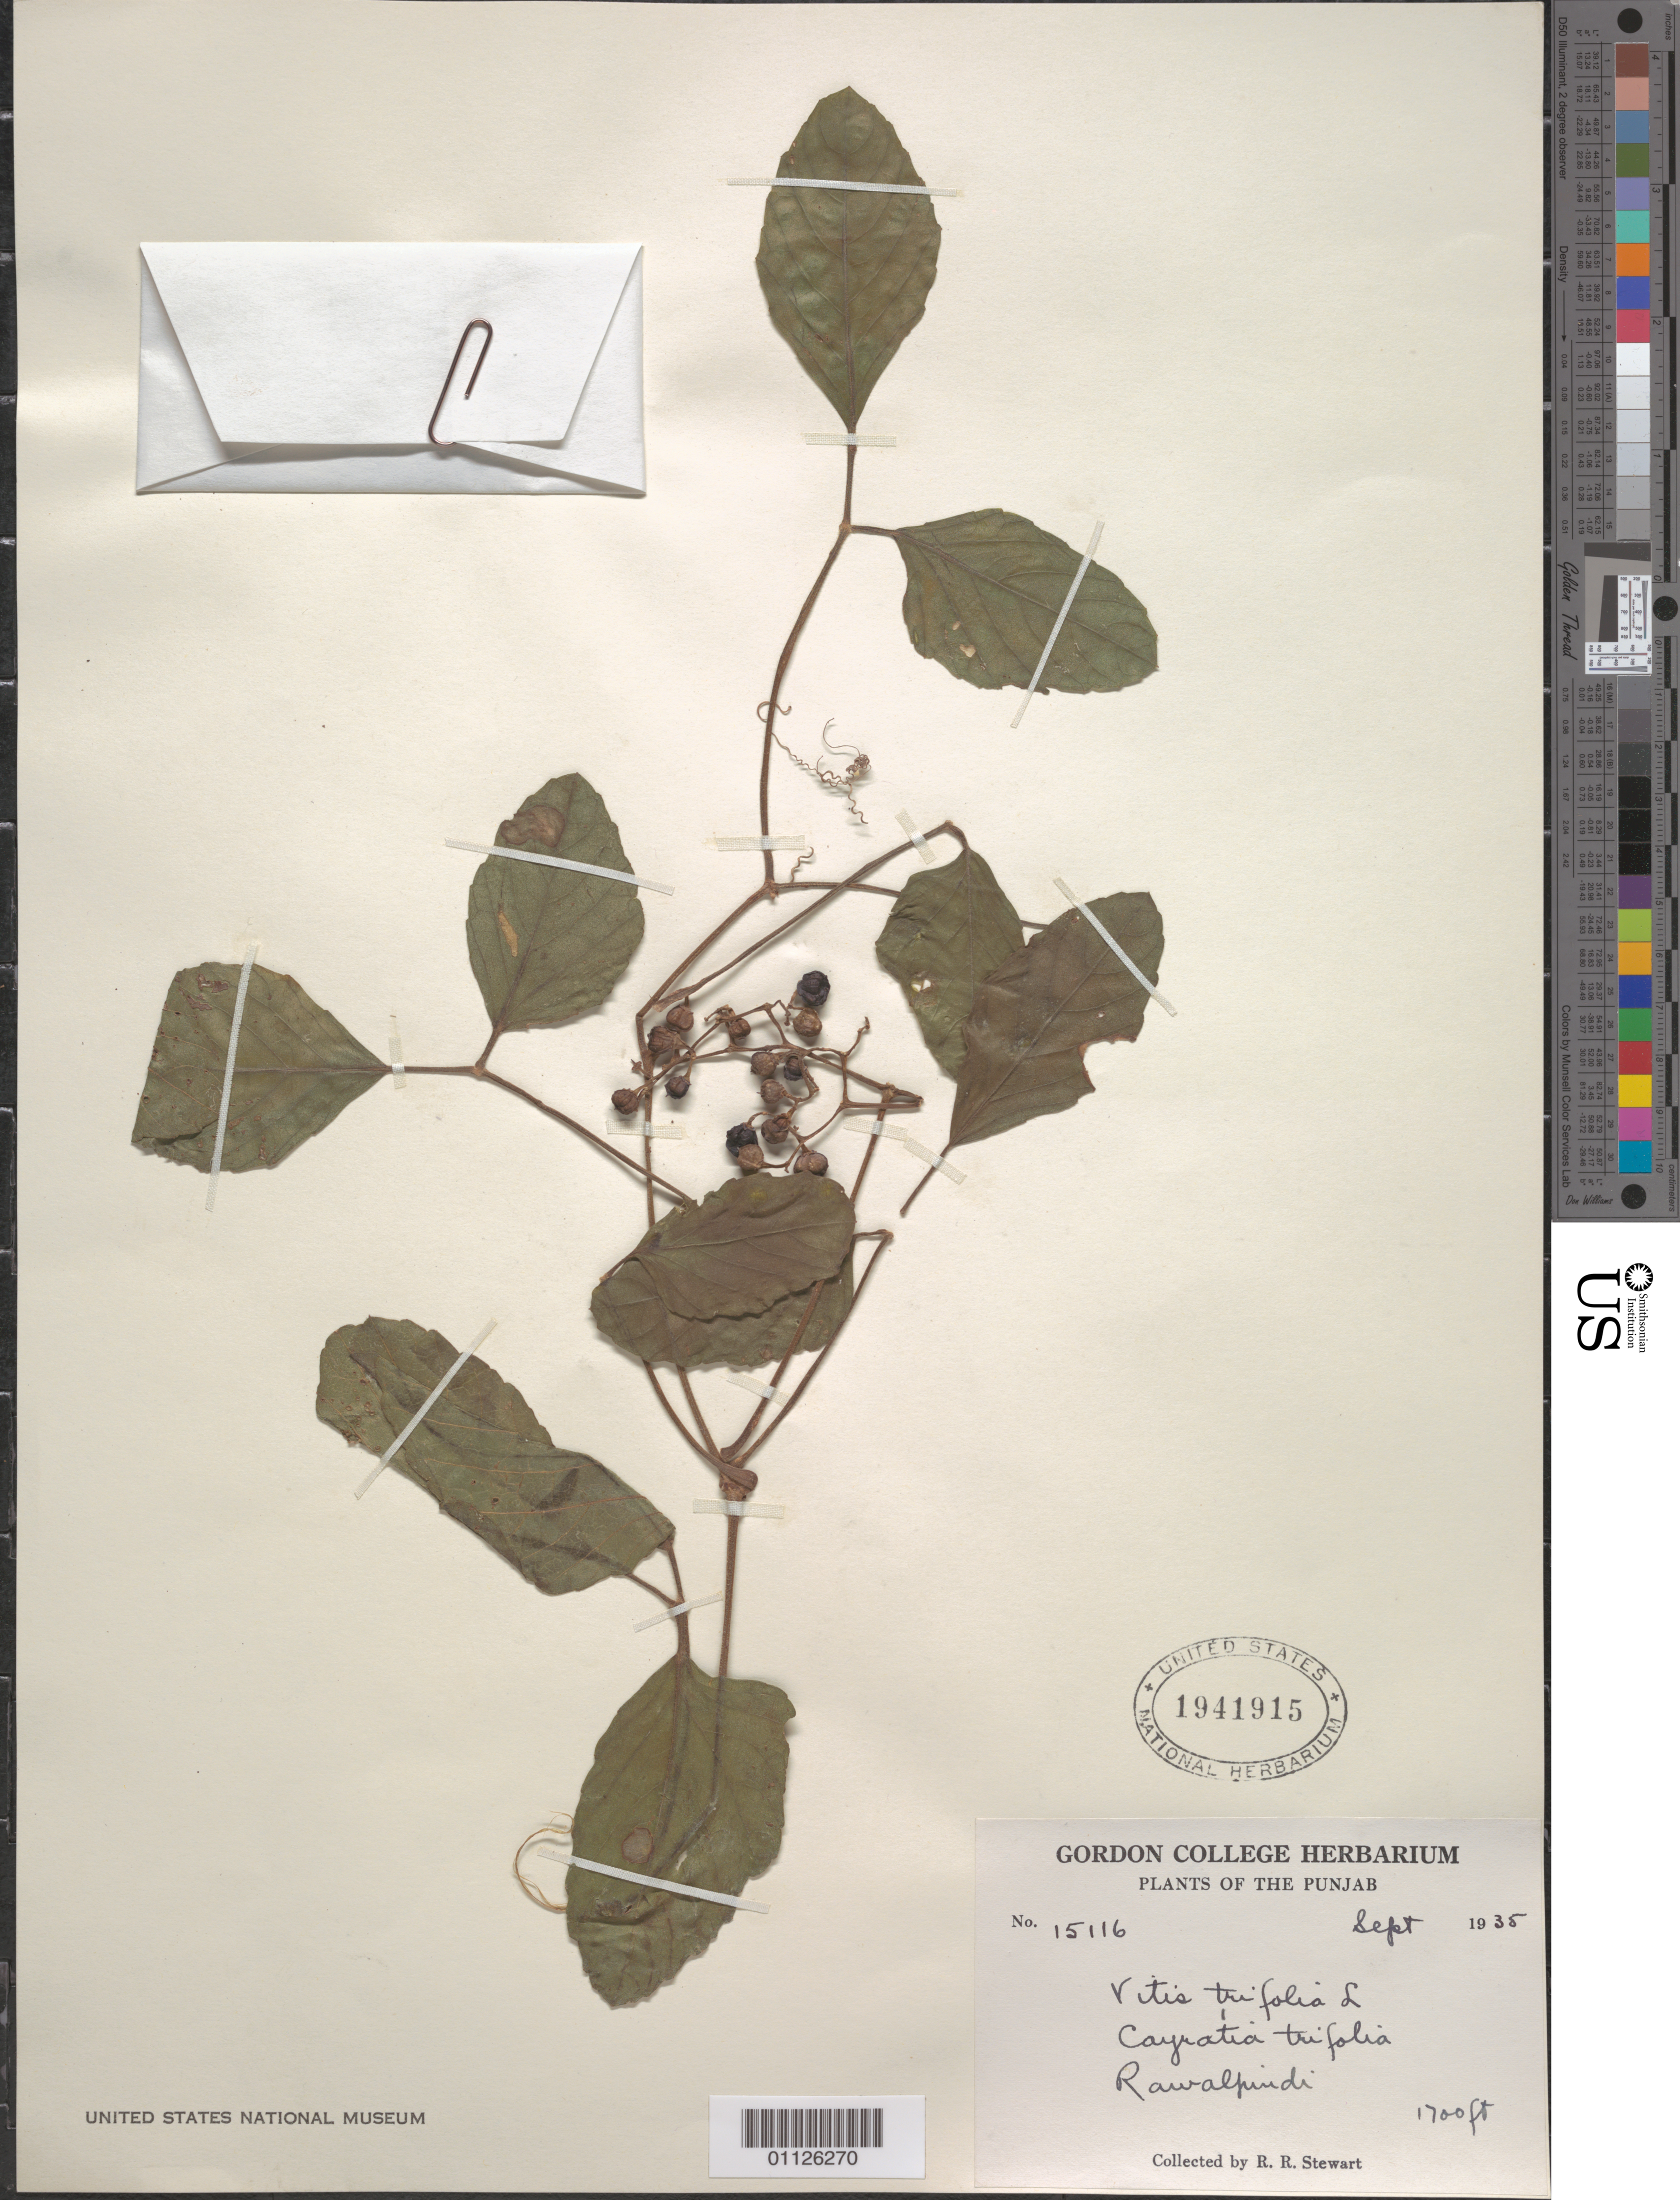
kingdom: Plantae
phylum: Tracheophyta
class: Magnoliopsida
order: Vitales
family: Vitaceae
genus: Causonis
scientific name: Causonis trifolia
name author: (L.) Mabb. & J. Wen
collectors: R. R. Stewart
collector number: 15116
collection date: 1935-09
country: Pakistan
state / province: Punjab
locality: Rawalpindi.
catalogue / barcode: US 1941915